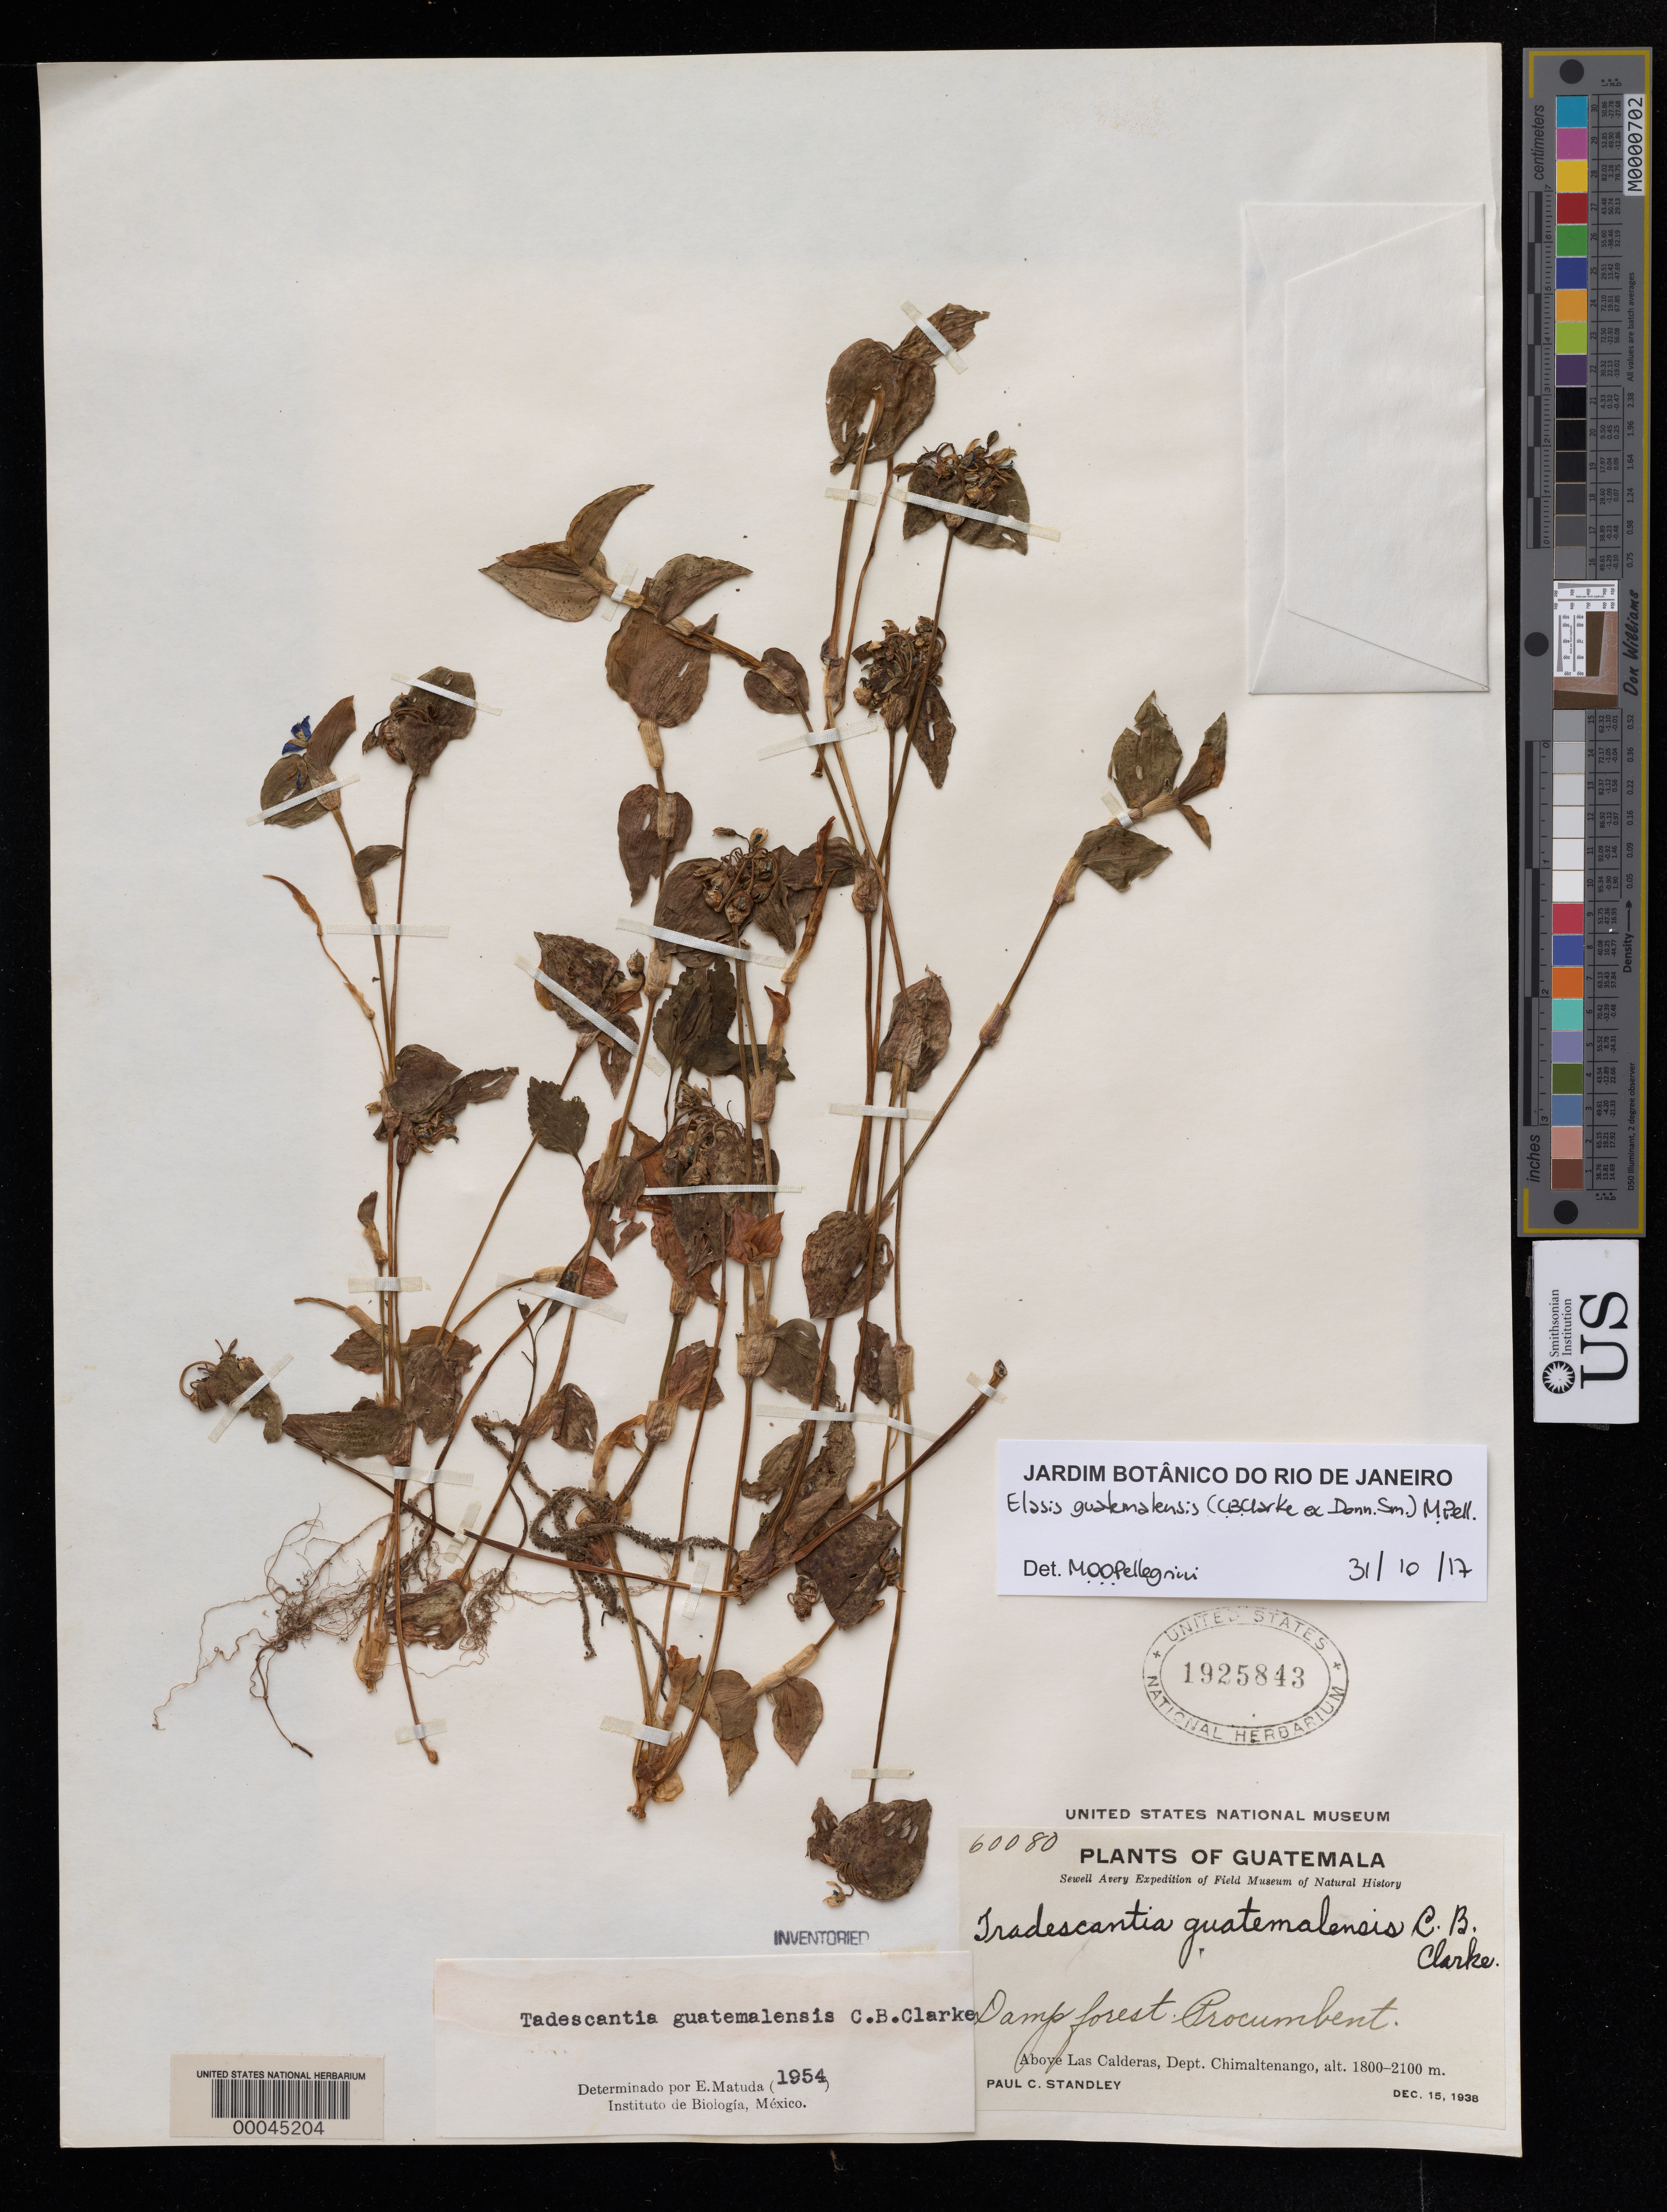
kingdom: Plantae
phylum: Tracheophyta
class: Liliopsida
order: Commelinales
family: Commelinaceae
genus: Elasis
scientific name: Elasis guatemalensis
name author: (C.B. Clarke ex Donn. Sm.) M. Pell.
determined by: Pellegrini, M. O. de Oliveira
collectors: P. C. Standley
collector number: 60080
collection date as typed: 15 Dec 1938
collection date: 1938-12-15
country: Guatemala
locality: Chimaltenango, above Las Calderas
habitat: Damp forest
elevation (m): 1800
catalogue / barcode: US 1925843